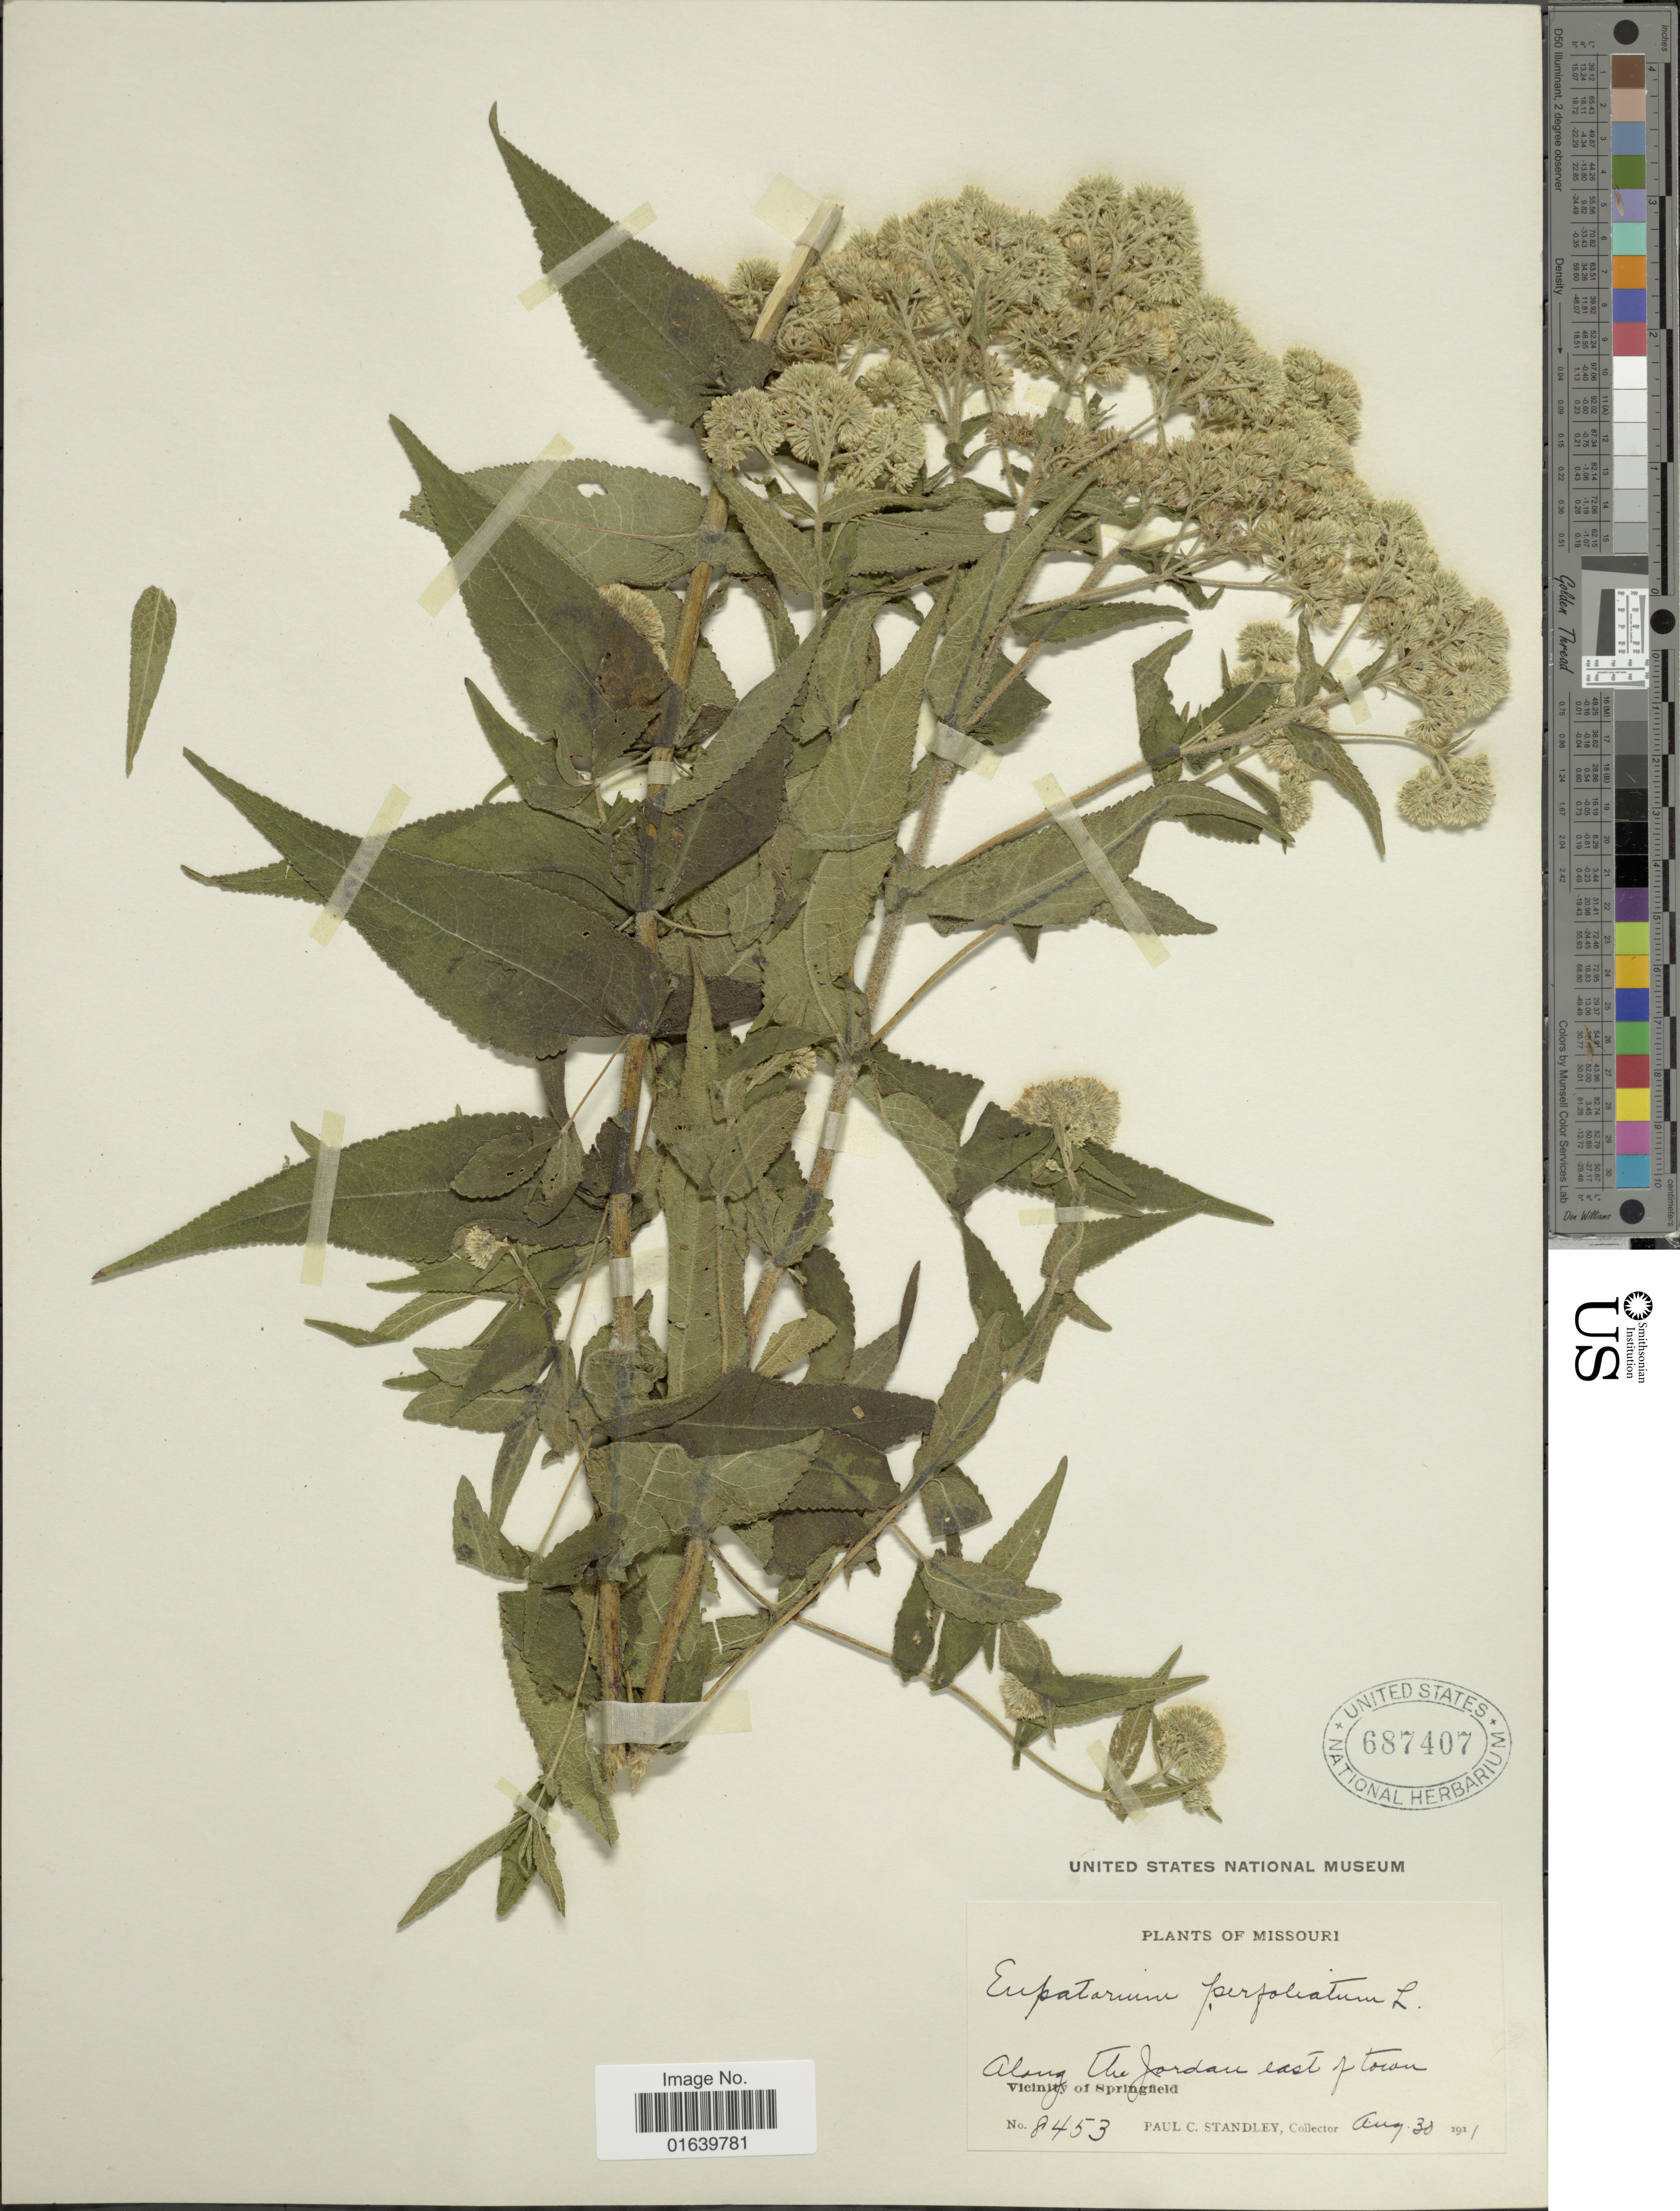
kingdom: Plantae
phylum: Tracheophyta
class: Magnoliopsida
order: Asterales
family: Asteraceae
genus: Eupatorium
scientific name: Eupatorium perfoliatum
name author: L.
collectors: P. C. Standley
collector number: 8453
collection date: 1914-08-30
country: United States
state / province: Missouri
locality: Along the Jordan east of town, vicinity of Springfield.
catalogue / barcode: US 687407